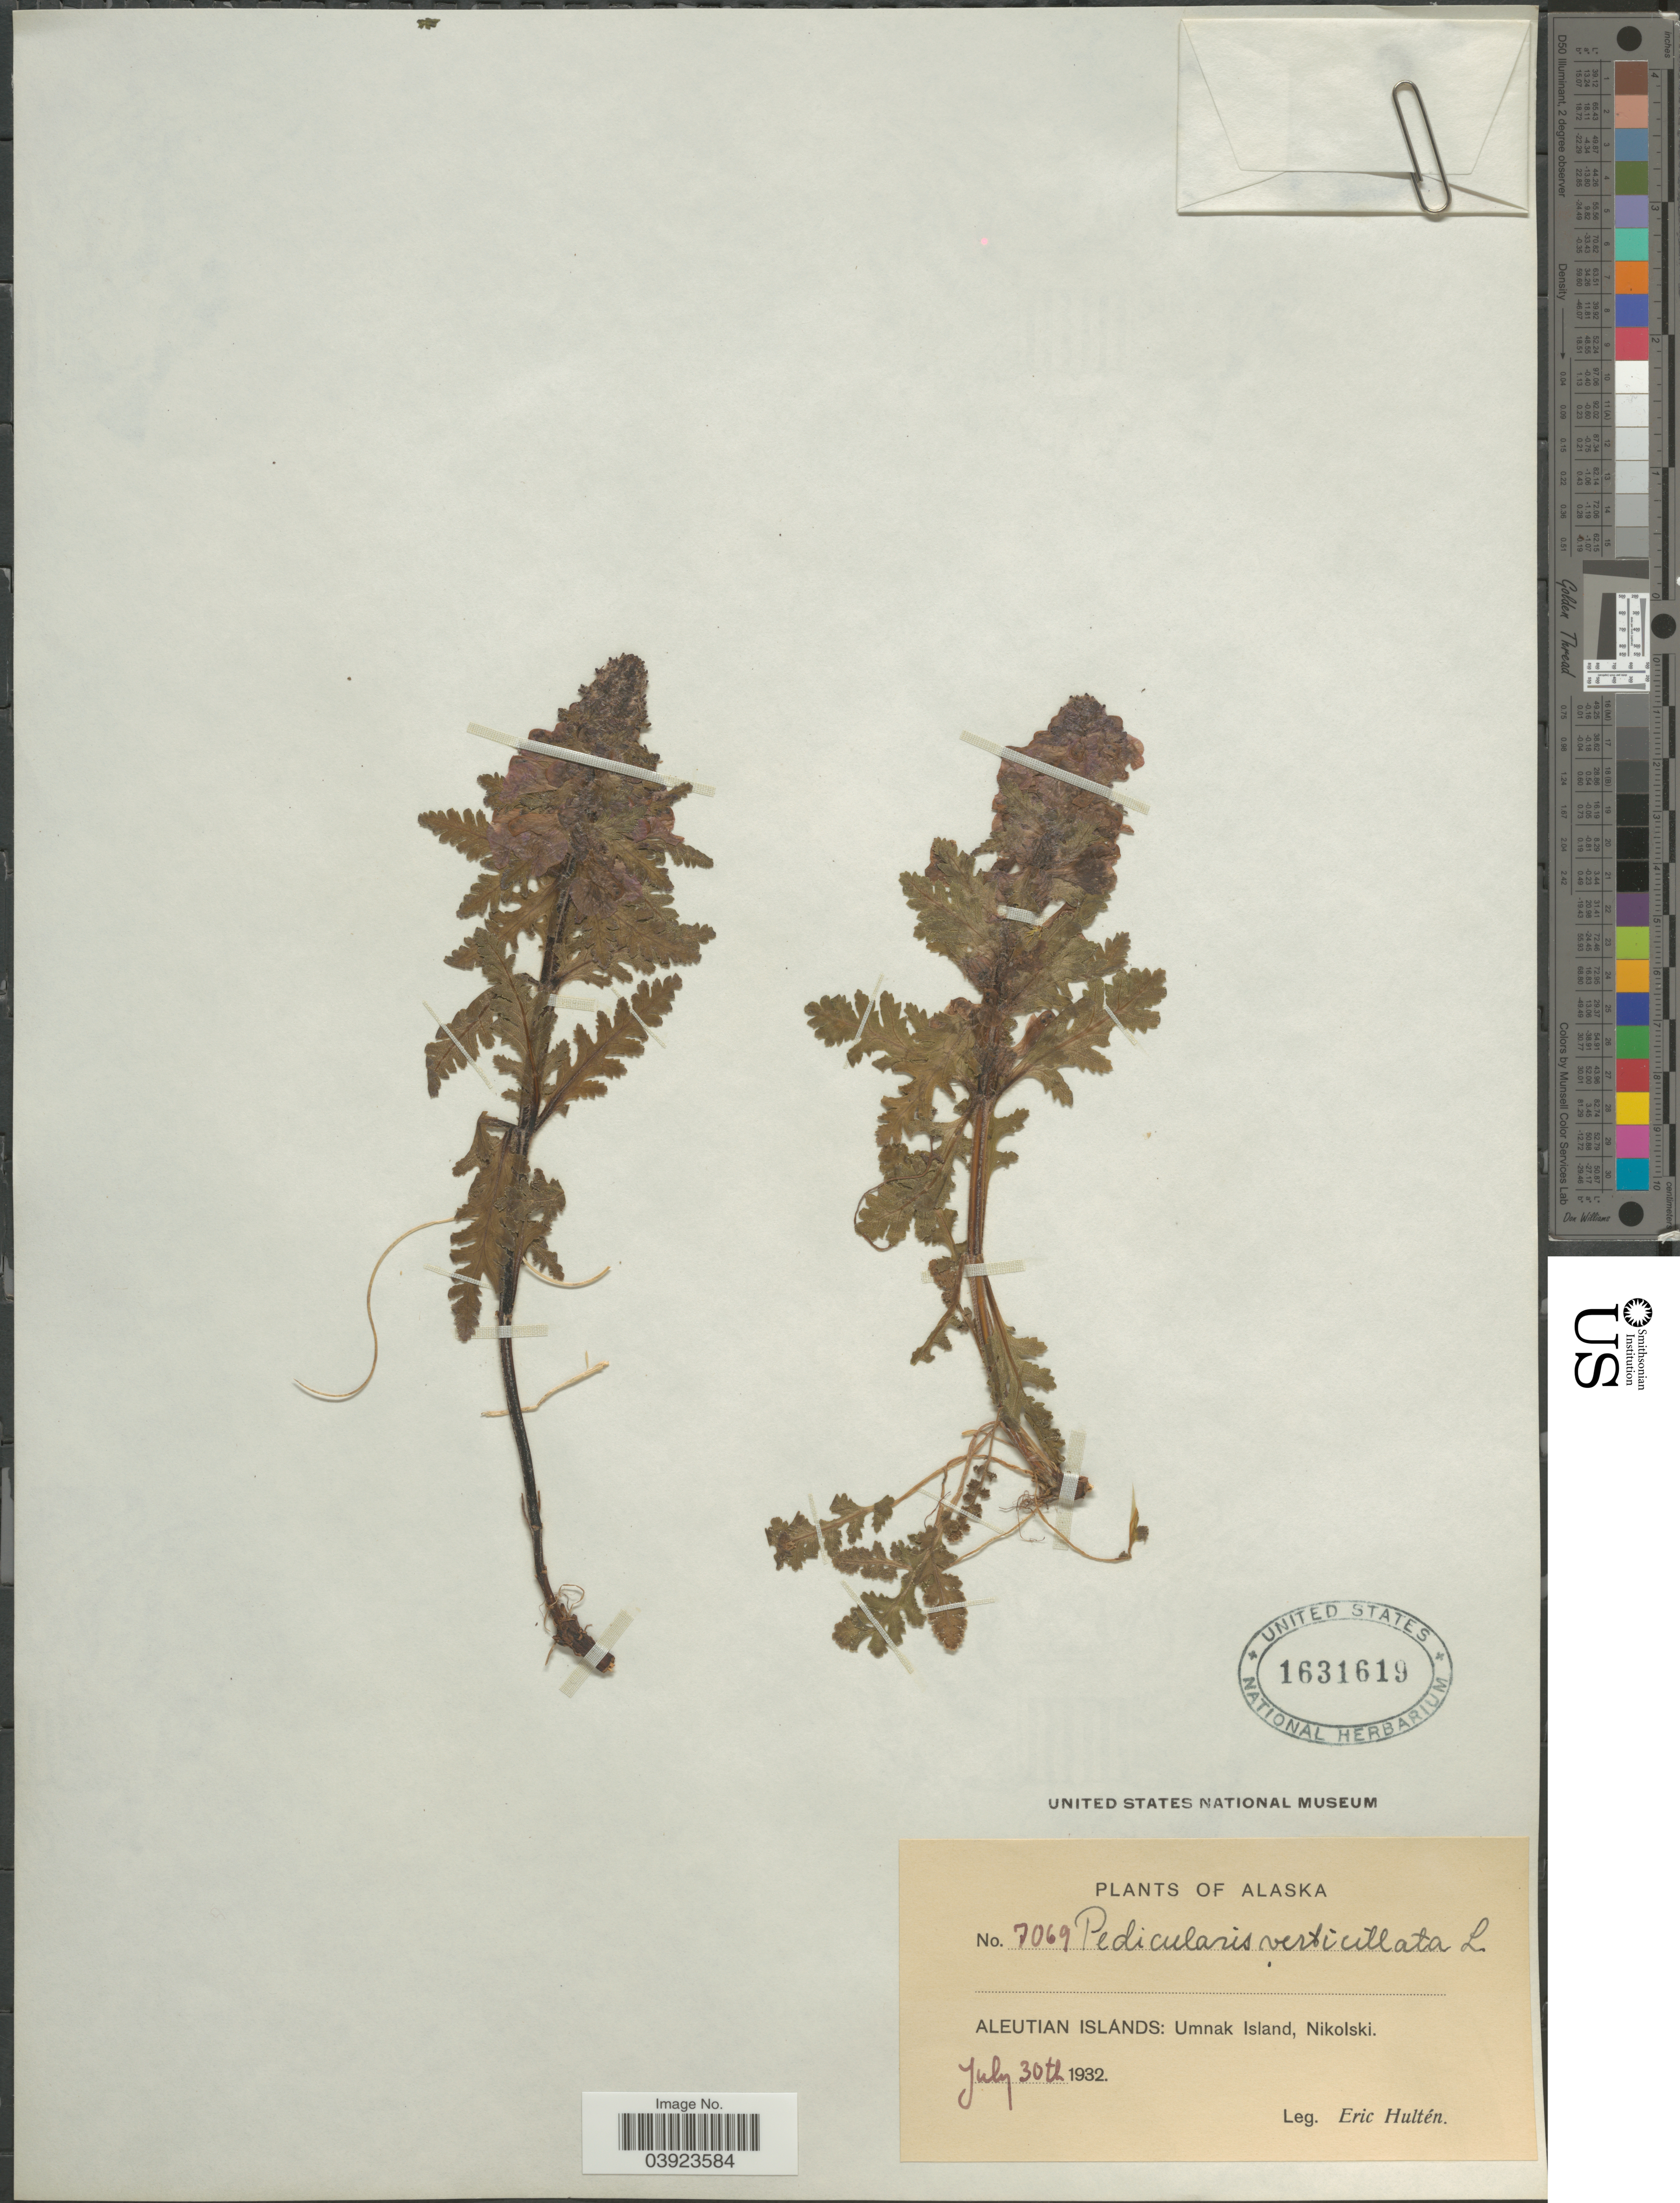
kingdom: Plantae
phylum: Tracheophyta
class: Magnoliopsida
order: Lamiales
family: Orobanchaceae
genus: Pedicularis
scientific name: Pedicularis verticillata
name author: L.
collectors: E. G. Hultén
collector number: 7069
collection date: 1932-07-30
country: United States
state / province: Alaska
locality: Aleutian Islands: Umnak Island, Nikolski.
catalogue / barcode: US 1631619